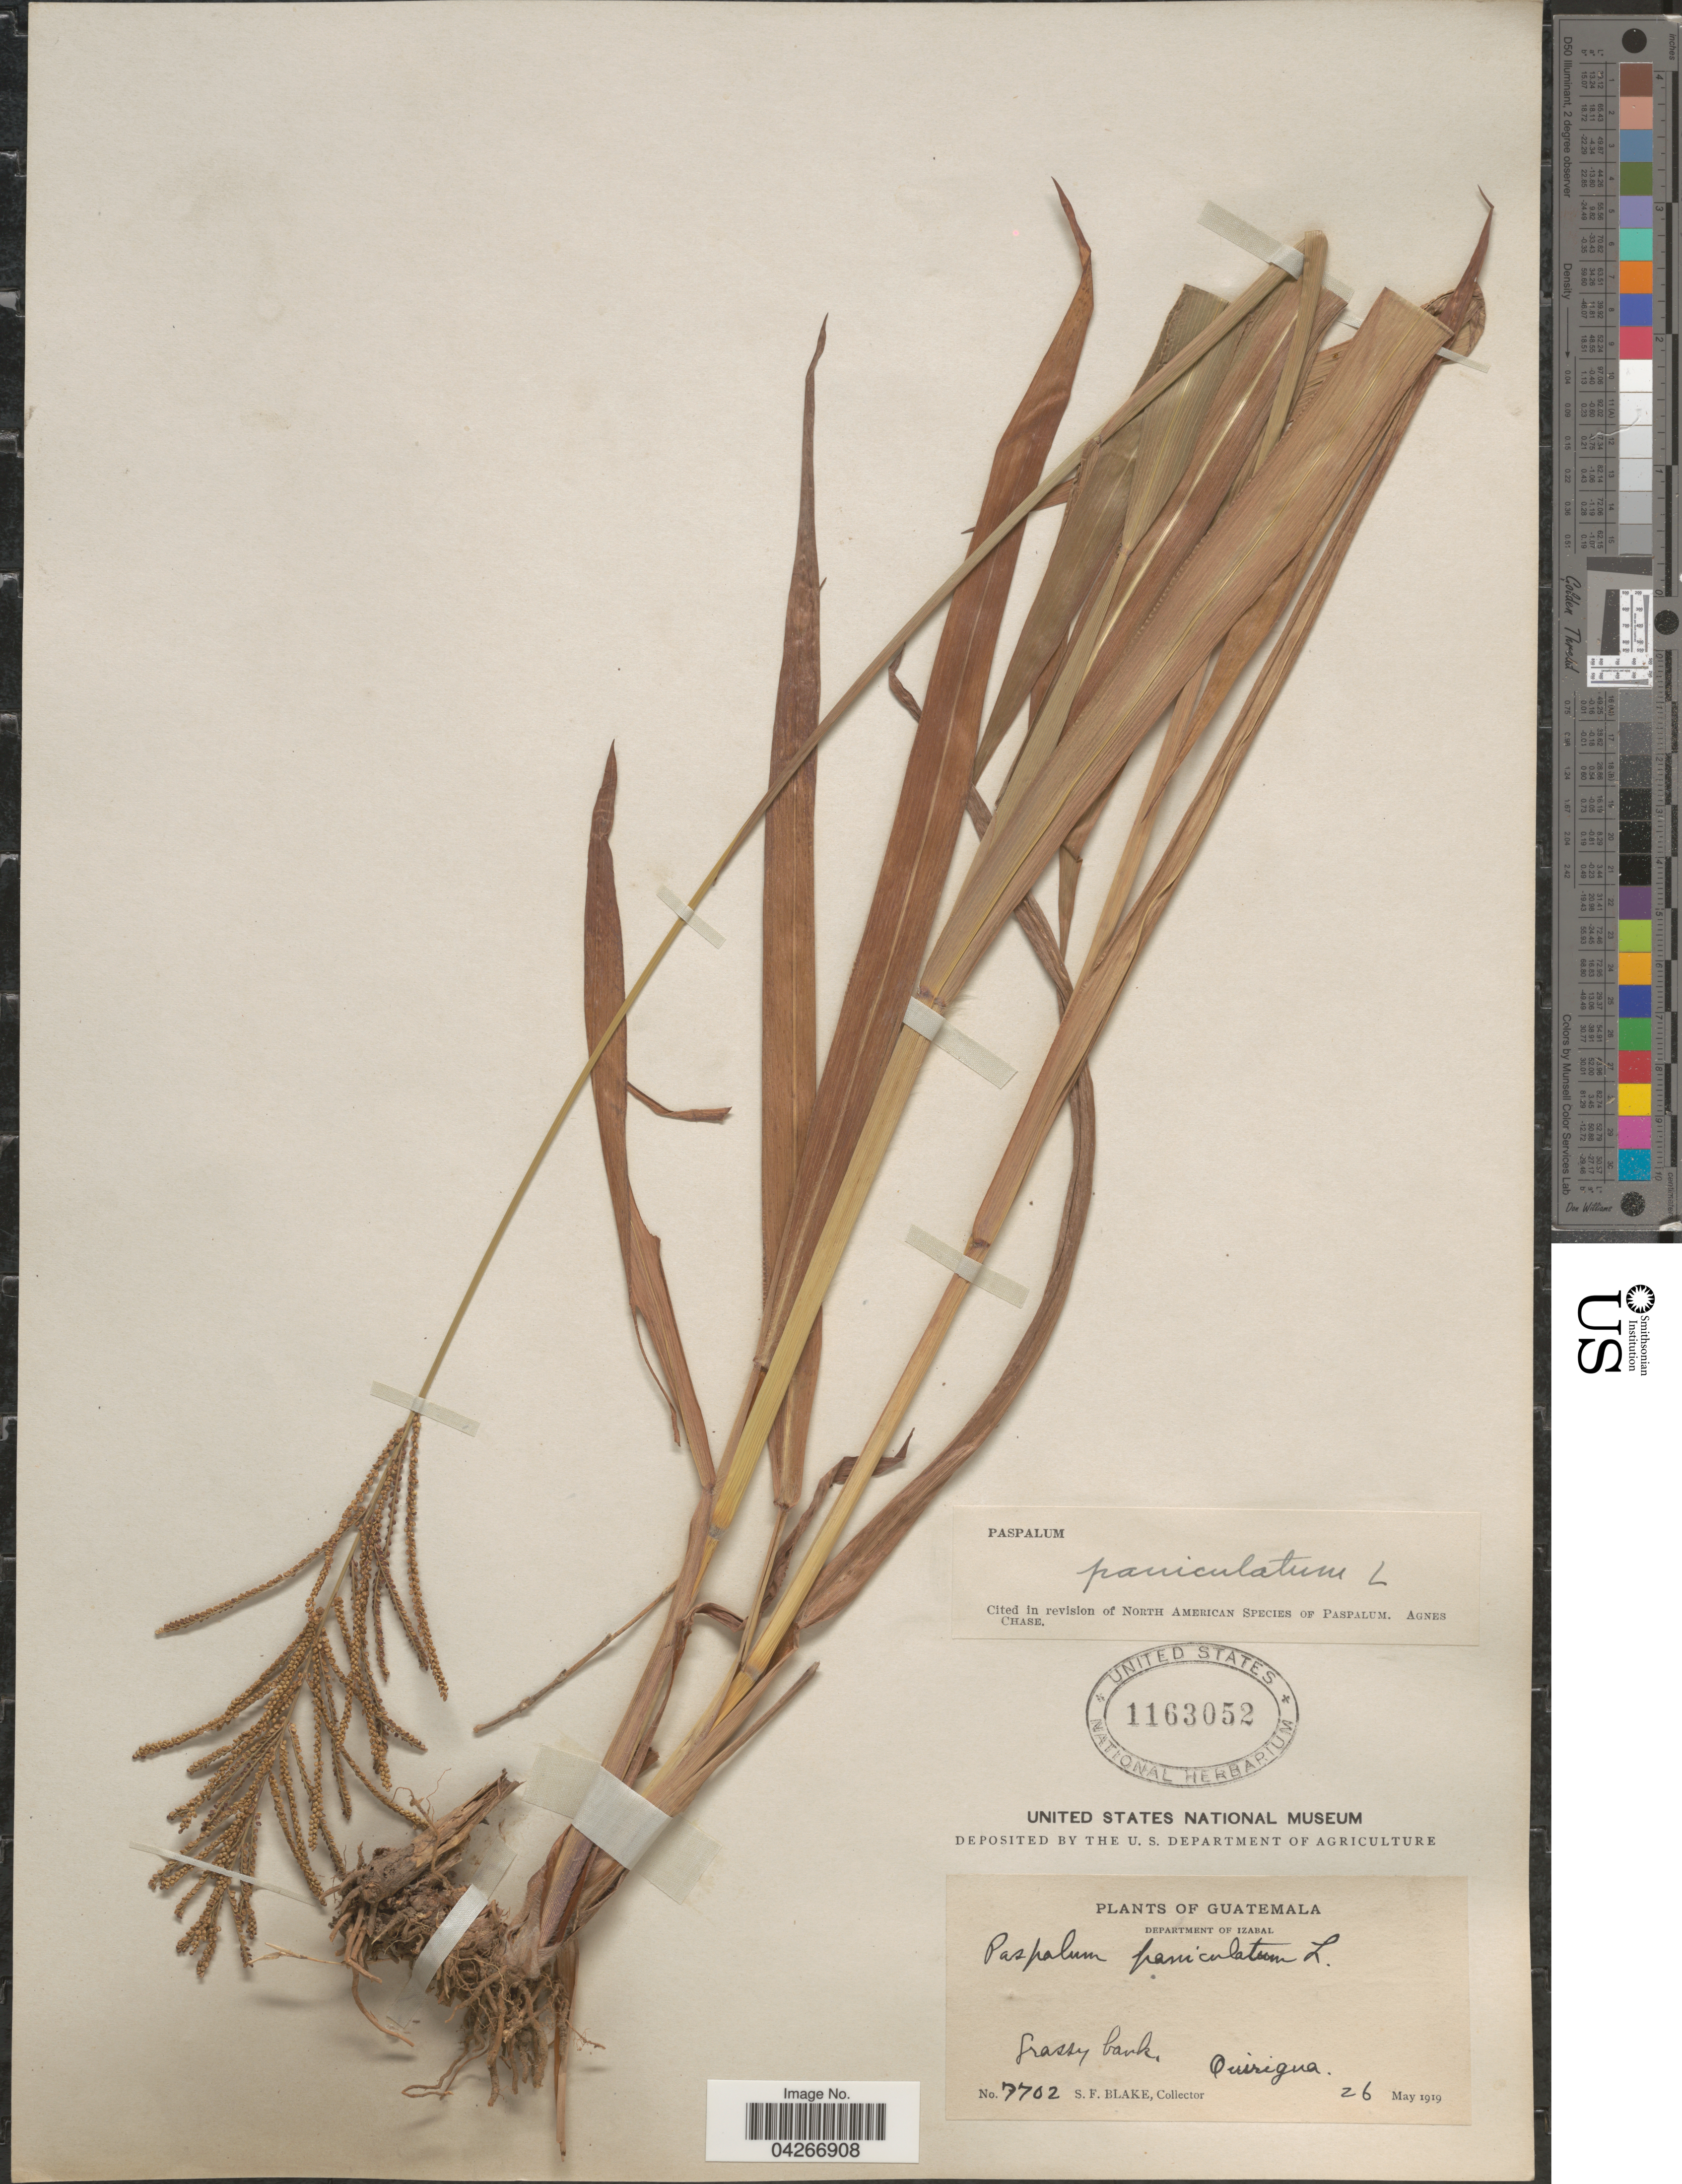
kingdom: Plantae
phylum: Tracheophyta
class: Liliopsida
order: Poales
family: Poaceae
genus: Paspalum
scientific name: Paspalum paniculatum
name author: L.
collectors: S. Blake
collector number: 7702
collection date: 1919-05-26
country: Guatemala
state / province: Izabal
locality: Department of Izabal. Grassy bank, Quirigua.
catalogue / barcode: US 1163052